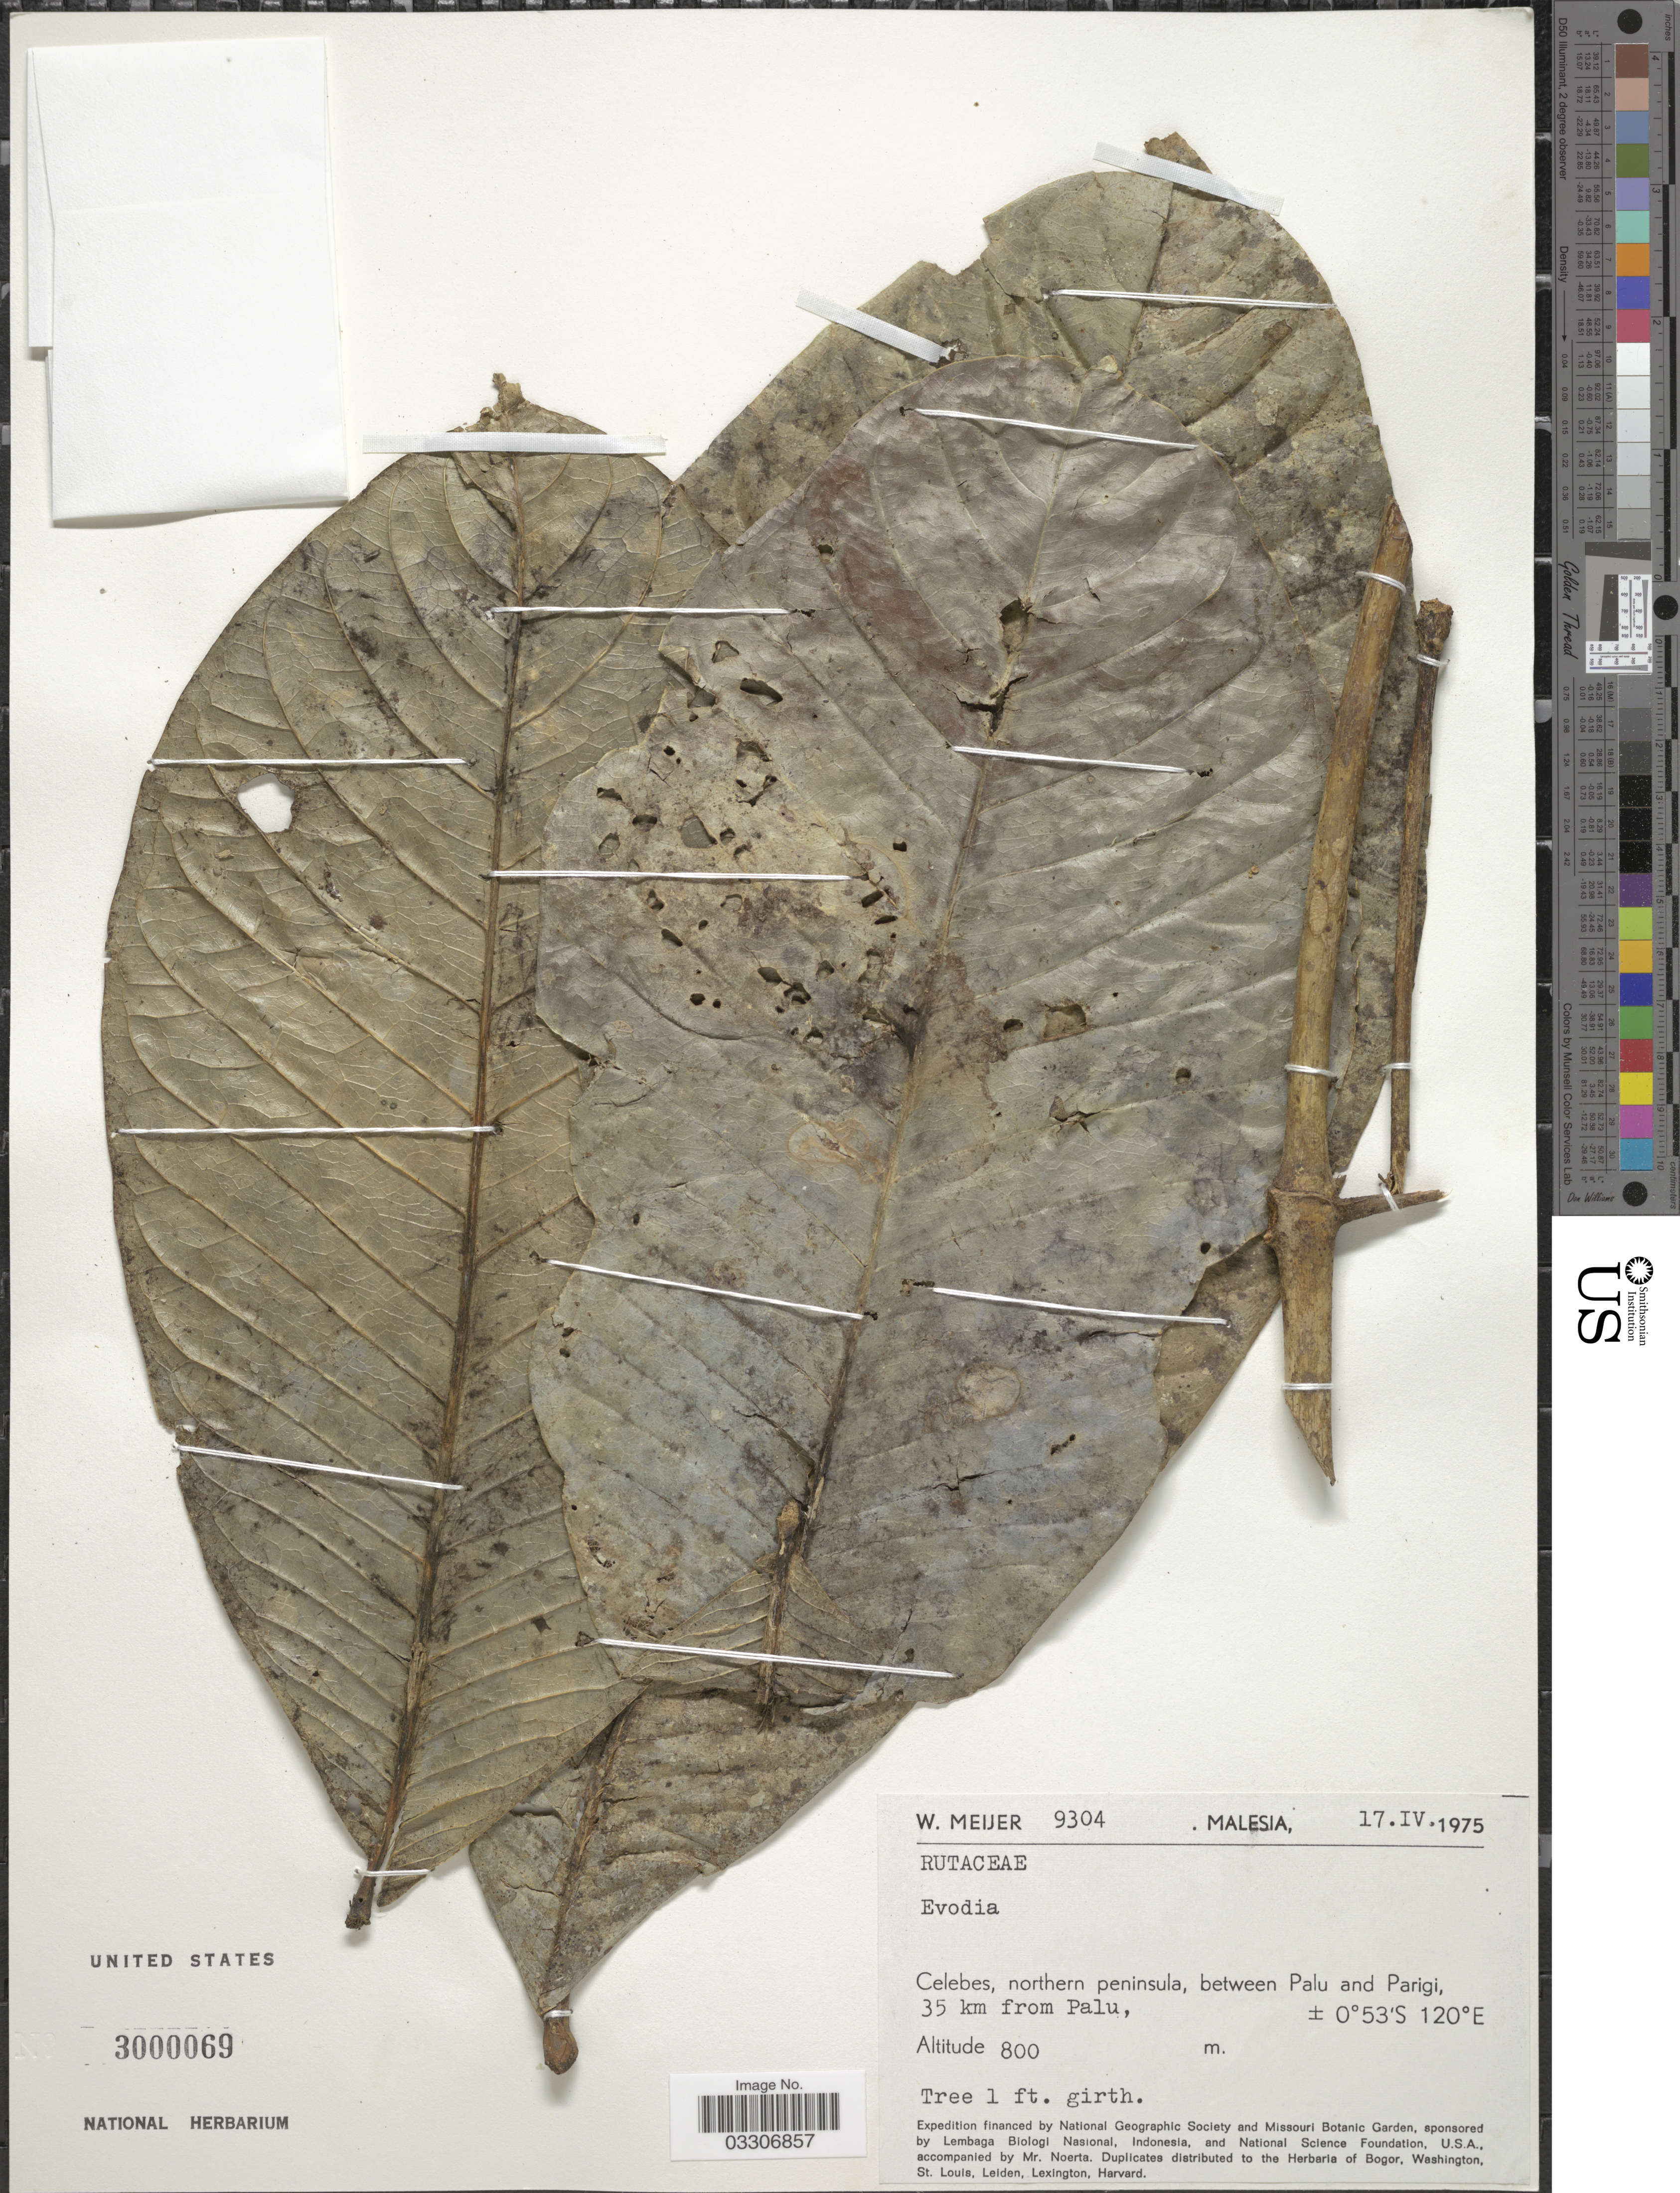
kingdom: Plantae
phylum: Tracheophyta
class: Magnoliopsida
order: Sapindales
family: Rutaceae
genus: Melicope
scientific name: Melicope sp.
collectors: W. Meijer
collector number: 9304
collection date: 1975-04-17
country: Malaysia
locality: Celebes, northern peninsula, between Palu and Parigi, 35 km from Palu.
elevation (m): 800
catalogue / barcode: US 3000069